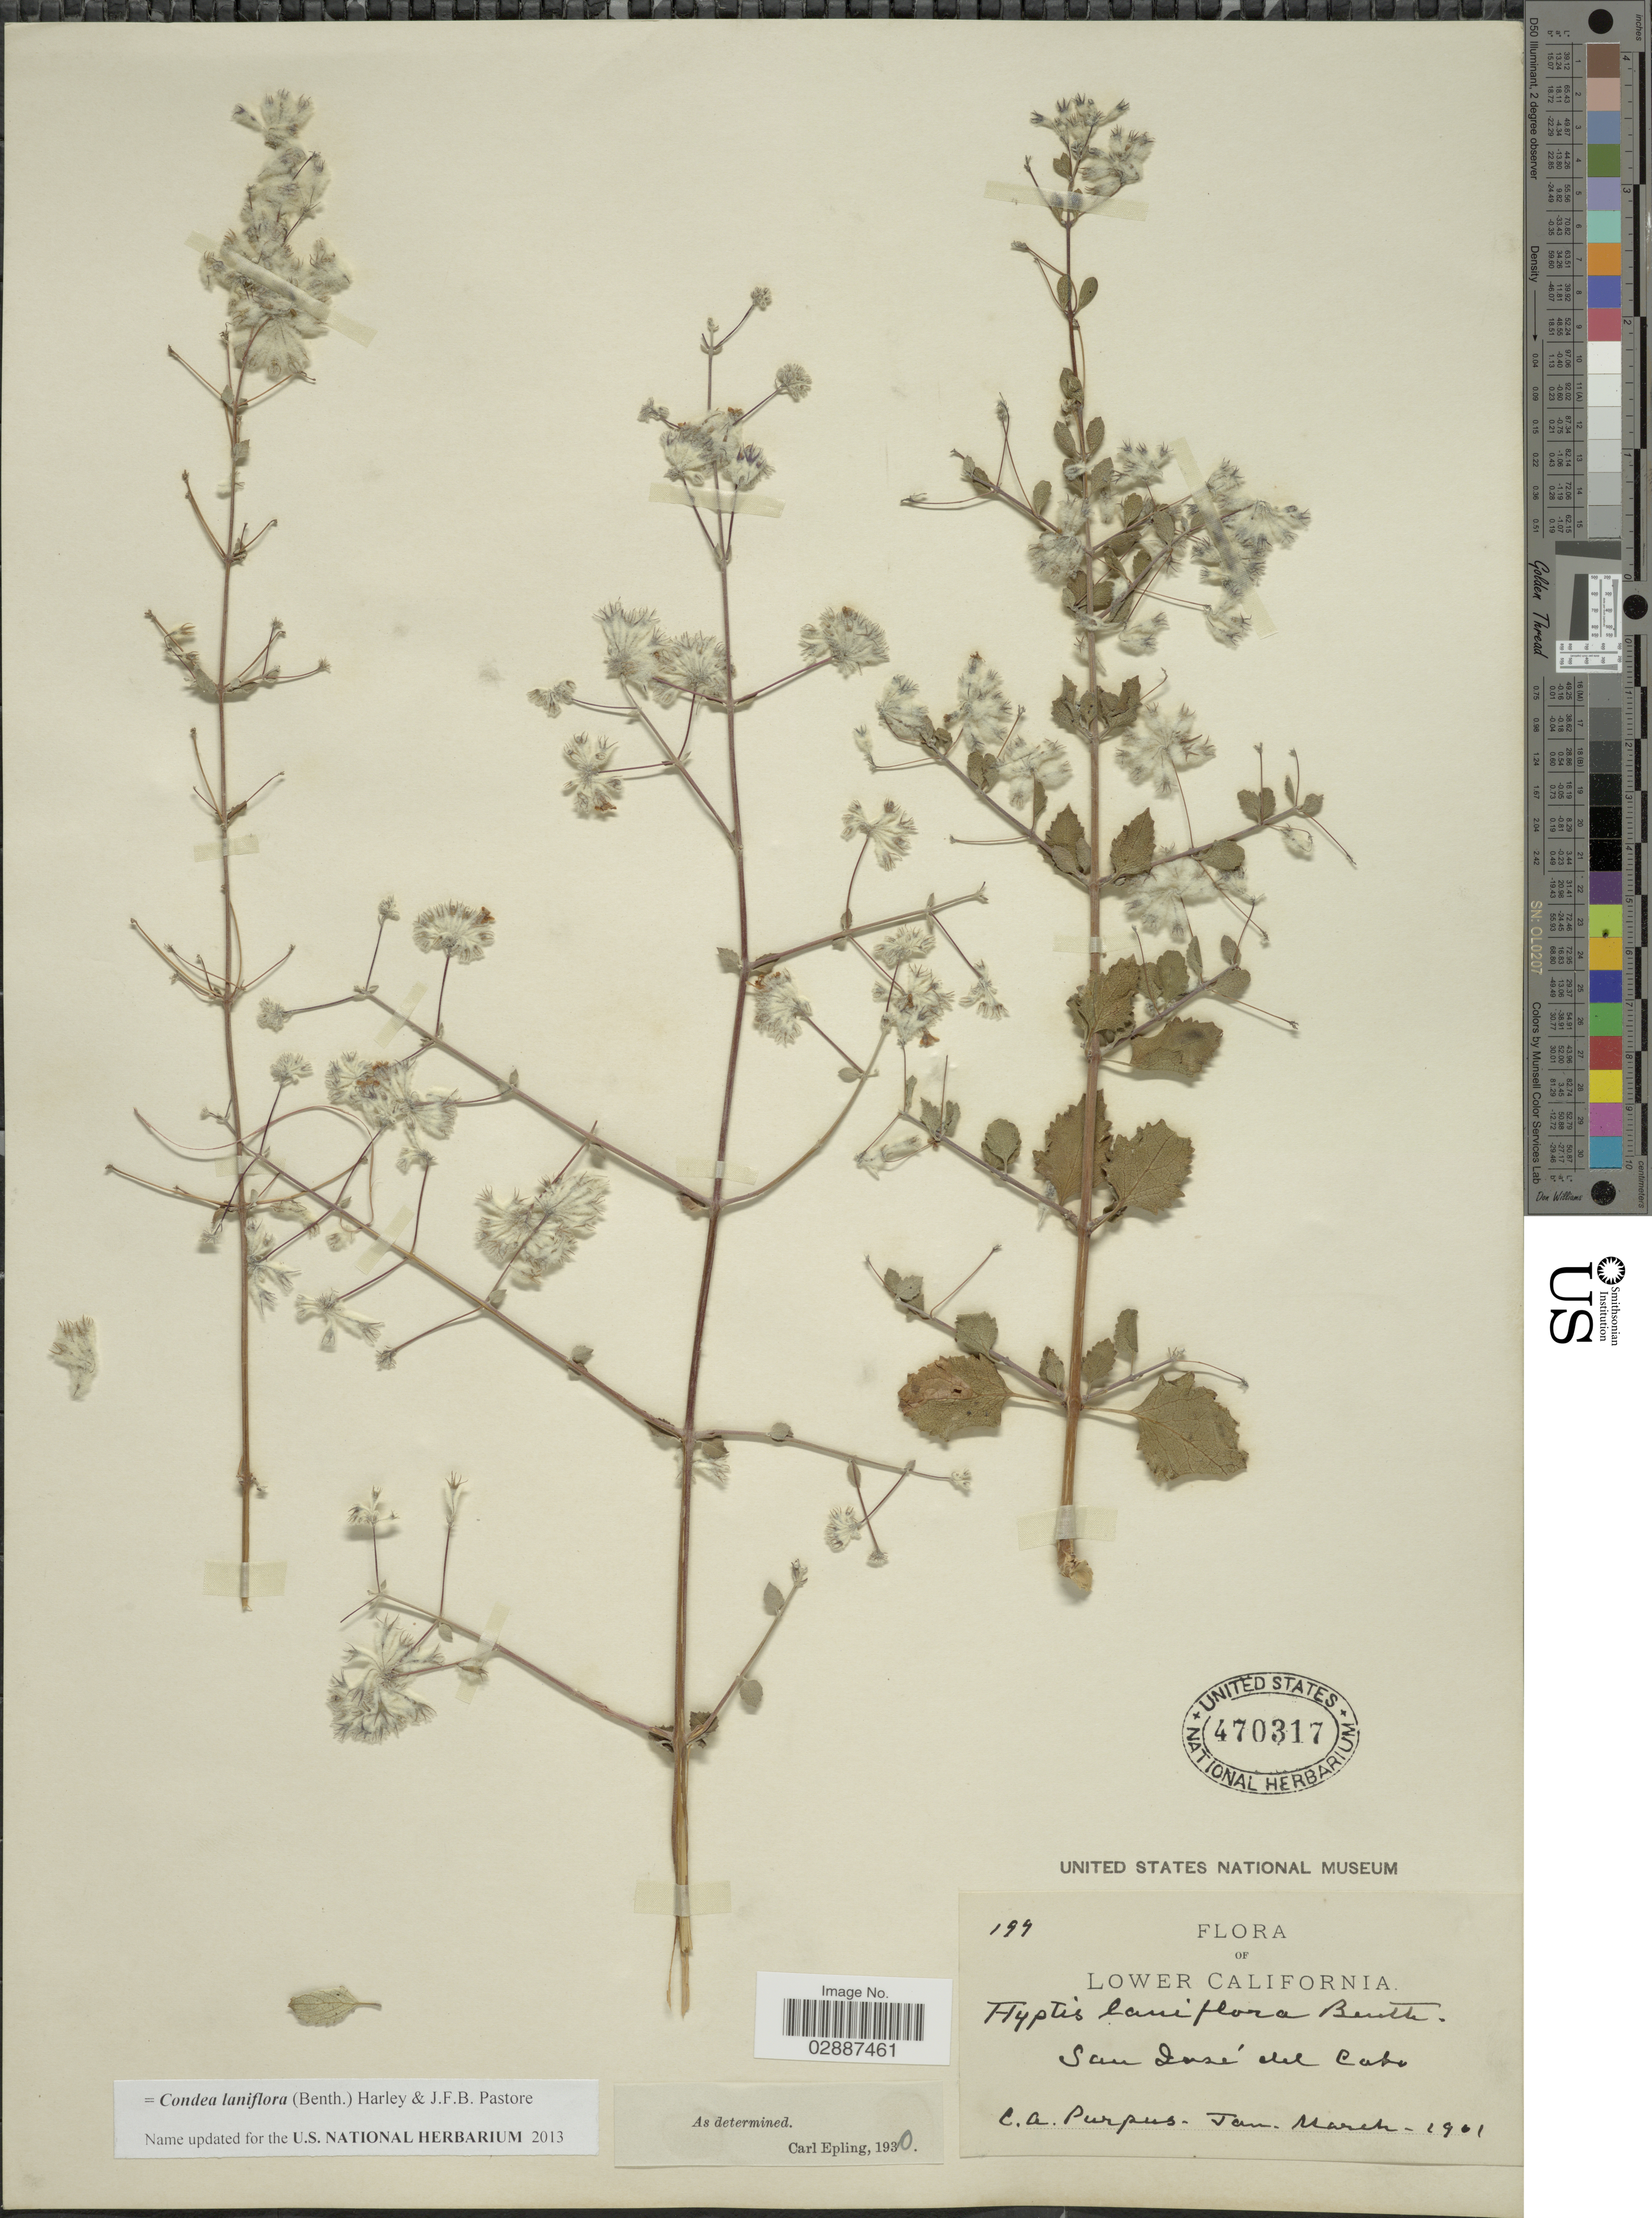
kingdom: Plantae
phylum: Tracheophyta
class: Magnoliopsida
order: Lamiales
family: Lamiaceae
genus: Condea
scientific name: Condea laniflora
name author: (Benth.) Harley & J.F.B. Pastore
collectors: C. A. Purpus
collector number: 194*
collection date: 1901-01/1901-03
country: Mexico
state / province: Baja California Sur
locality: Lower California. San José del Cabo.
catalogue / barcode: US 470317